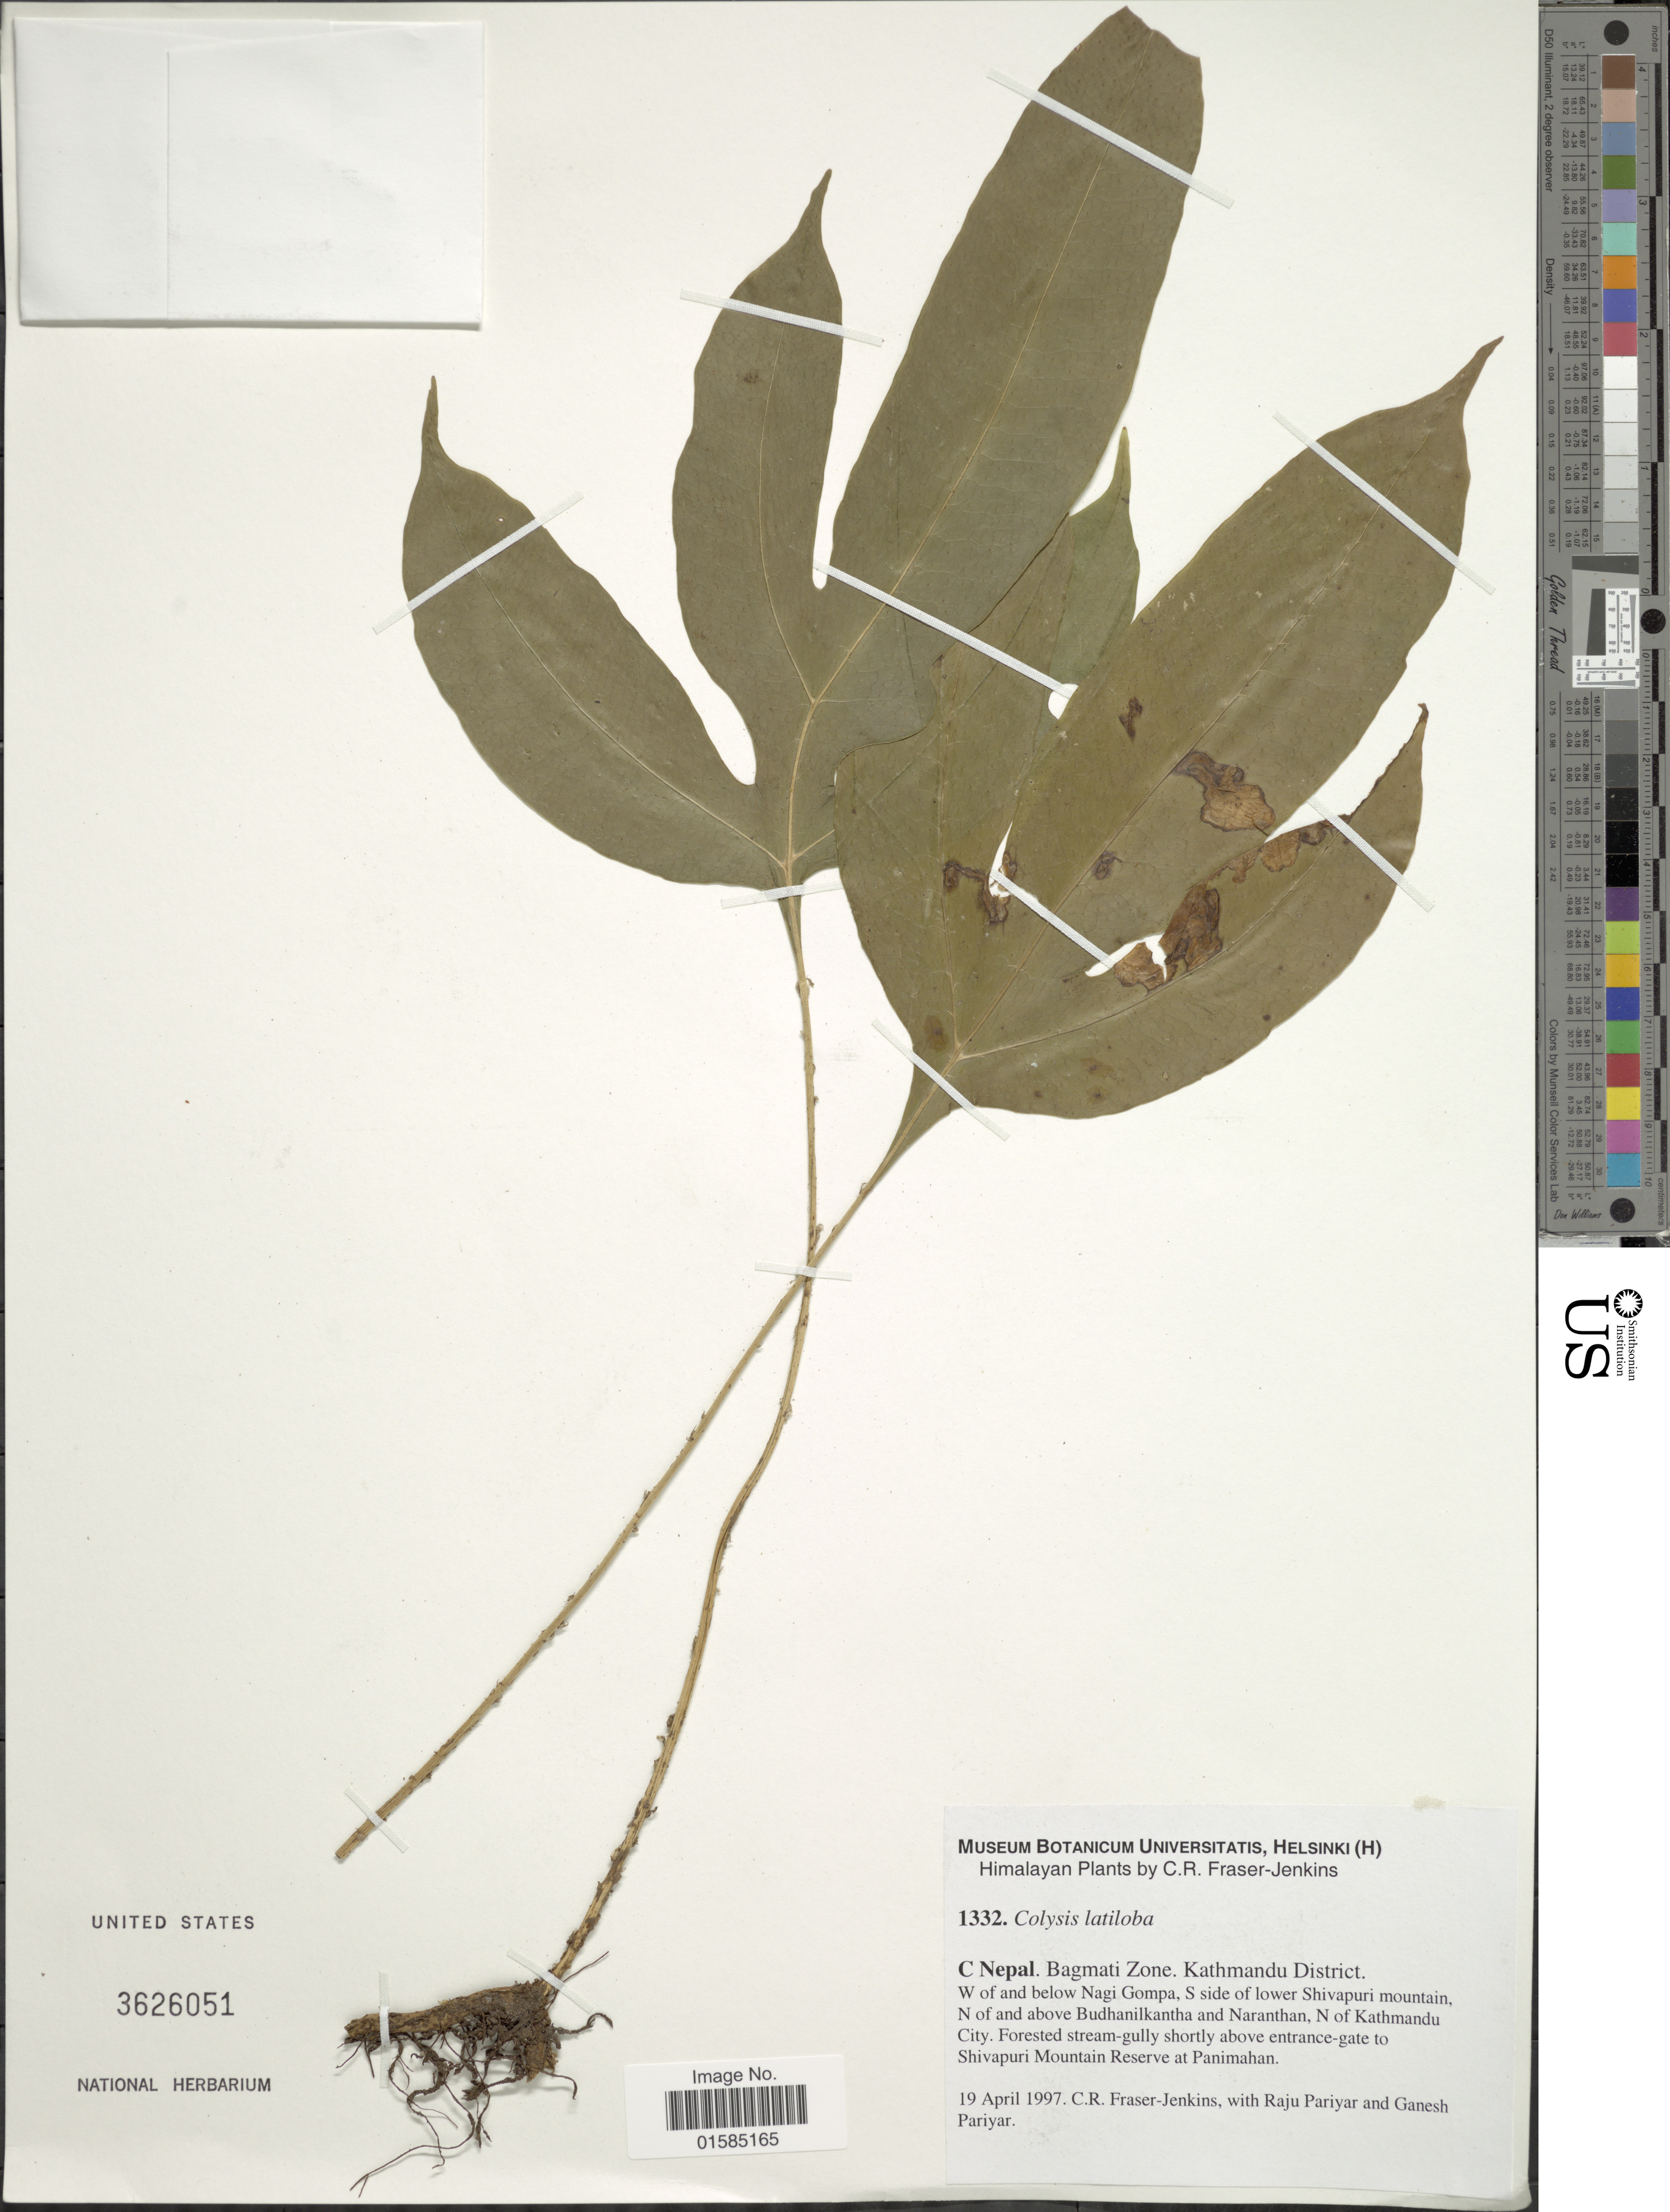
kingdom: Plantae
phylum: Tracheophyta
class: Polypodiopsida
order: Polypodiales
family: Polypodiaceae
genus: Leptochilus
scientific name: Leptochilus ellipticus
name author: (Thunb.) Noot.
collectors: C. R. Fraser-Jenkins, R. Pariyar & G. Pariyar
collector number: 1332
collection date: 1997-04-19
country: Nepal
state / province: Bagmati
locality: Himalayan. C. Nepal. Bagmati Zone. Kathmandu District. W. of and below Nagi Gompa, S side of lower shivapuri mountain, N of and above Budhanilkantha and Naranthan, N of Kathmandu City. Forested stream-gully shortly above entrance -gate to Shivapuri Mountain Reserve at Panimahan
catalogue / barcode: US 3626051